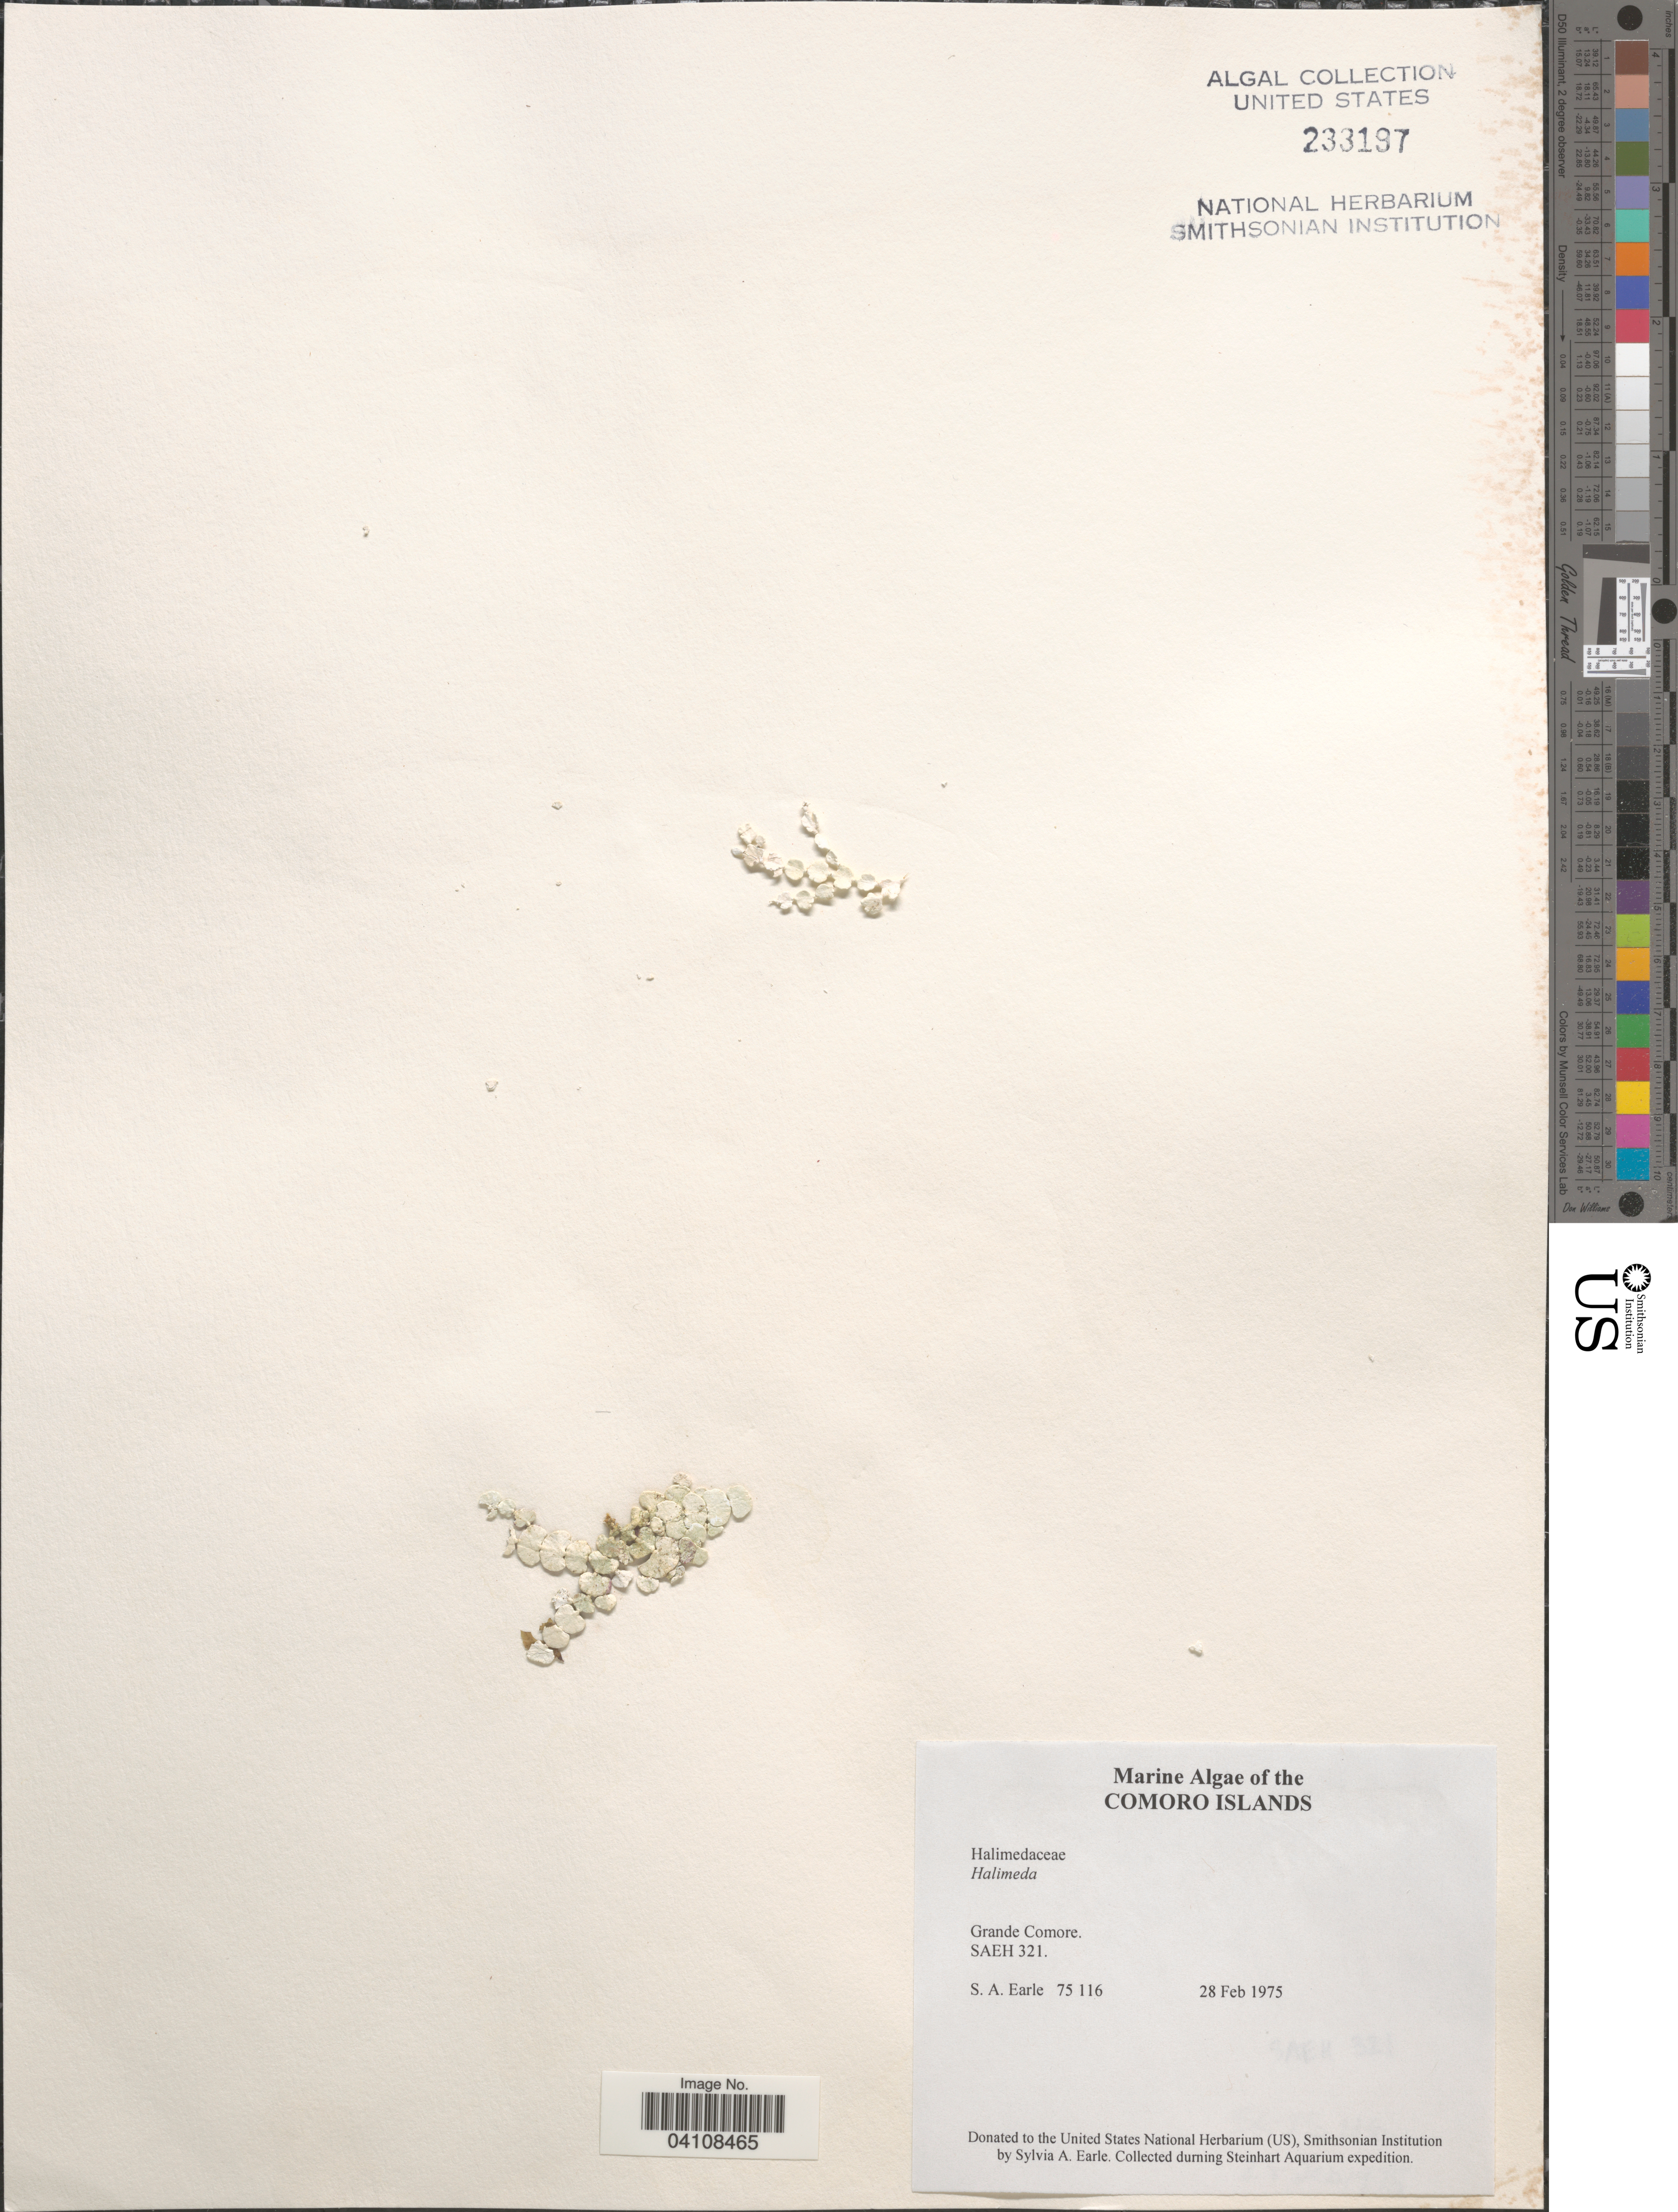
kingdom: Plantae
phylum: Chlorophyta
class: Ulvophyceae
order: Bryopsidales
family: Halimedaceae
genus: Halimeda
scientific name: Halimeda sp.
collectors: S. A. Earle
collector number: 75116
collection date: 1975-02-28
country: Comoros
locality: Grande Comore. Steinhart Aquarium expedition.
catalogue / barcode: US 233197